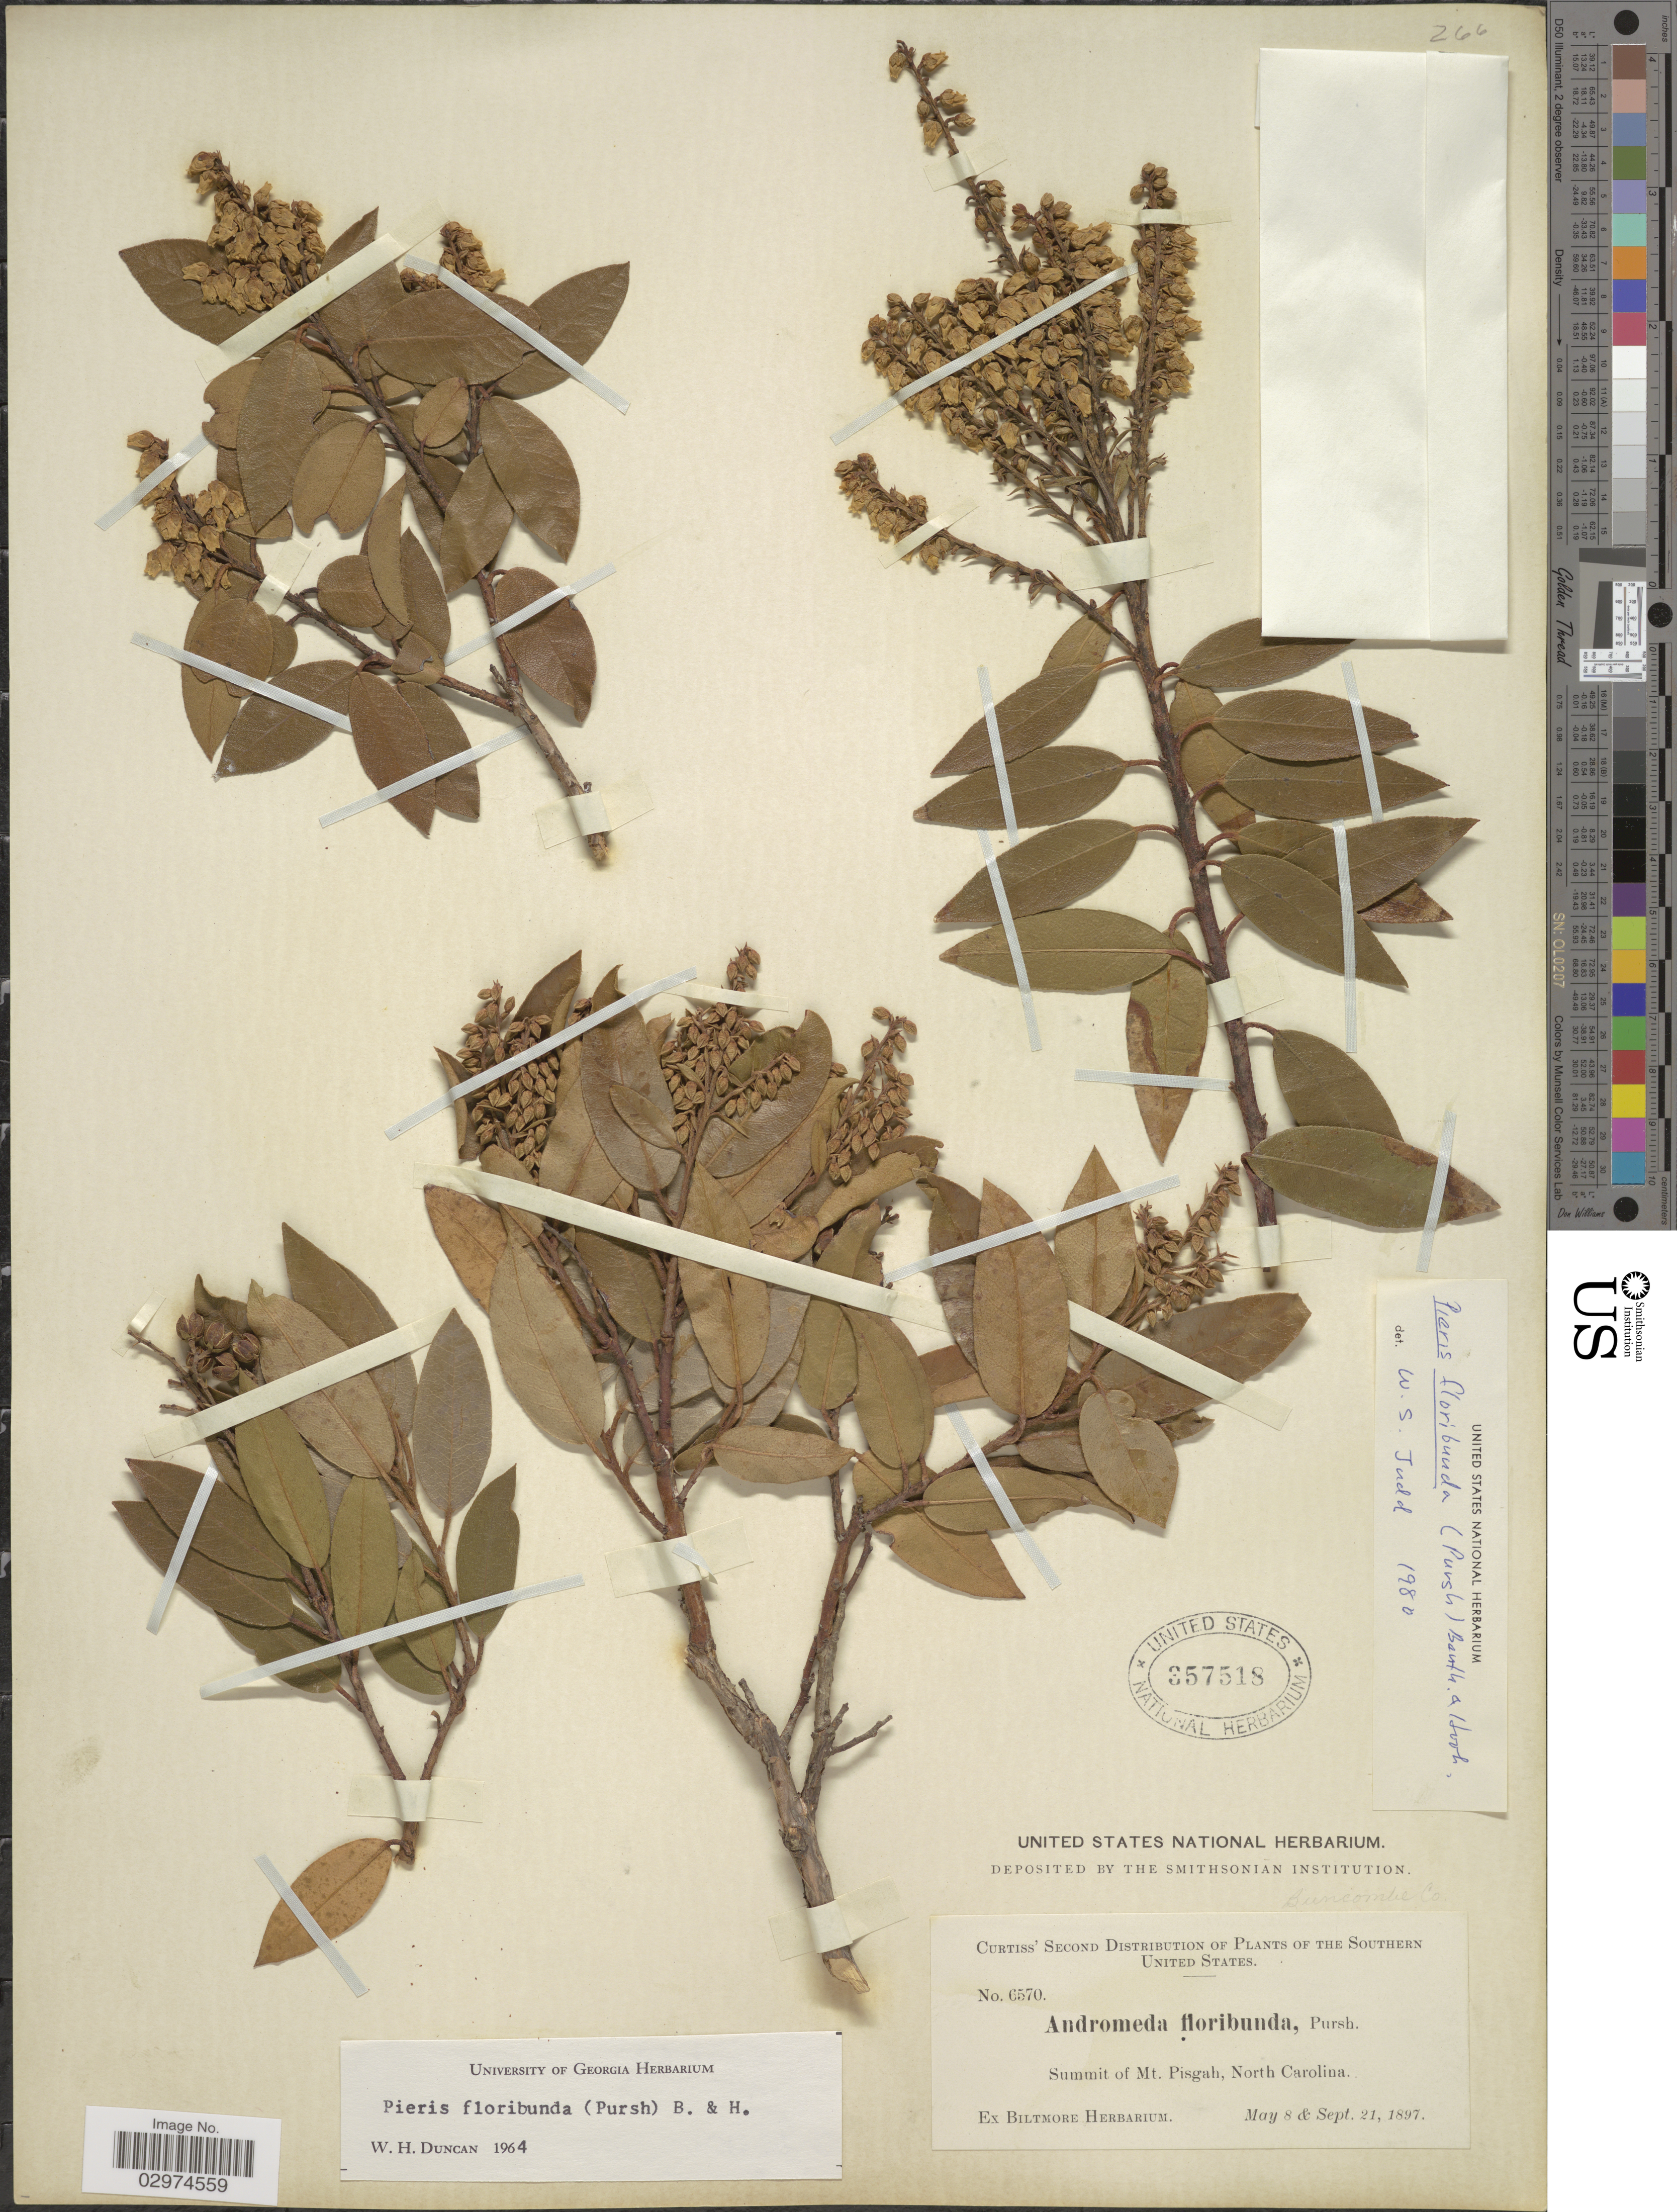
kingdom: Plantae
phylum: Tracheophyta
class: Magnoliopsida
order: Ericales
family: Ericaceae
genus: Pieris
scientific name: Pieris floribunda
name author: (Pursh) Benth. & Hook. f.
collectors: ex herb. Biltmore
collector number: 6570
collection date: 1897-05-08/1897-09-21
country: United States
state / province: North Carolina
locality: The Southern United States, Summit of Mt. Pisgah. Bancombe Co.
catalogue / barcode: US 357518